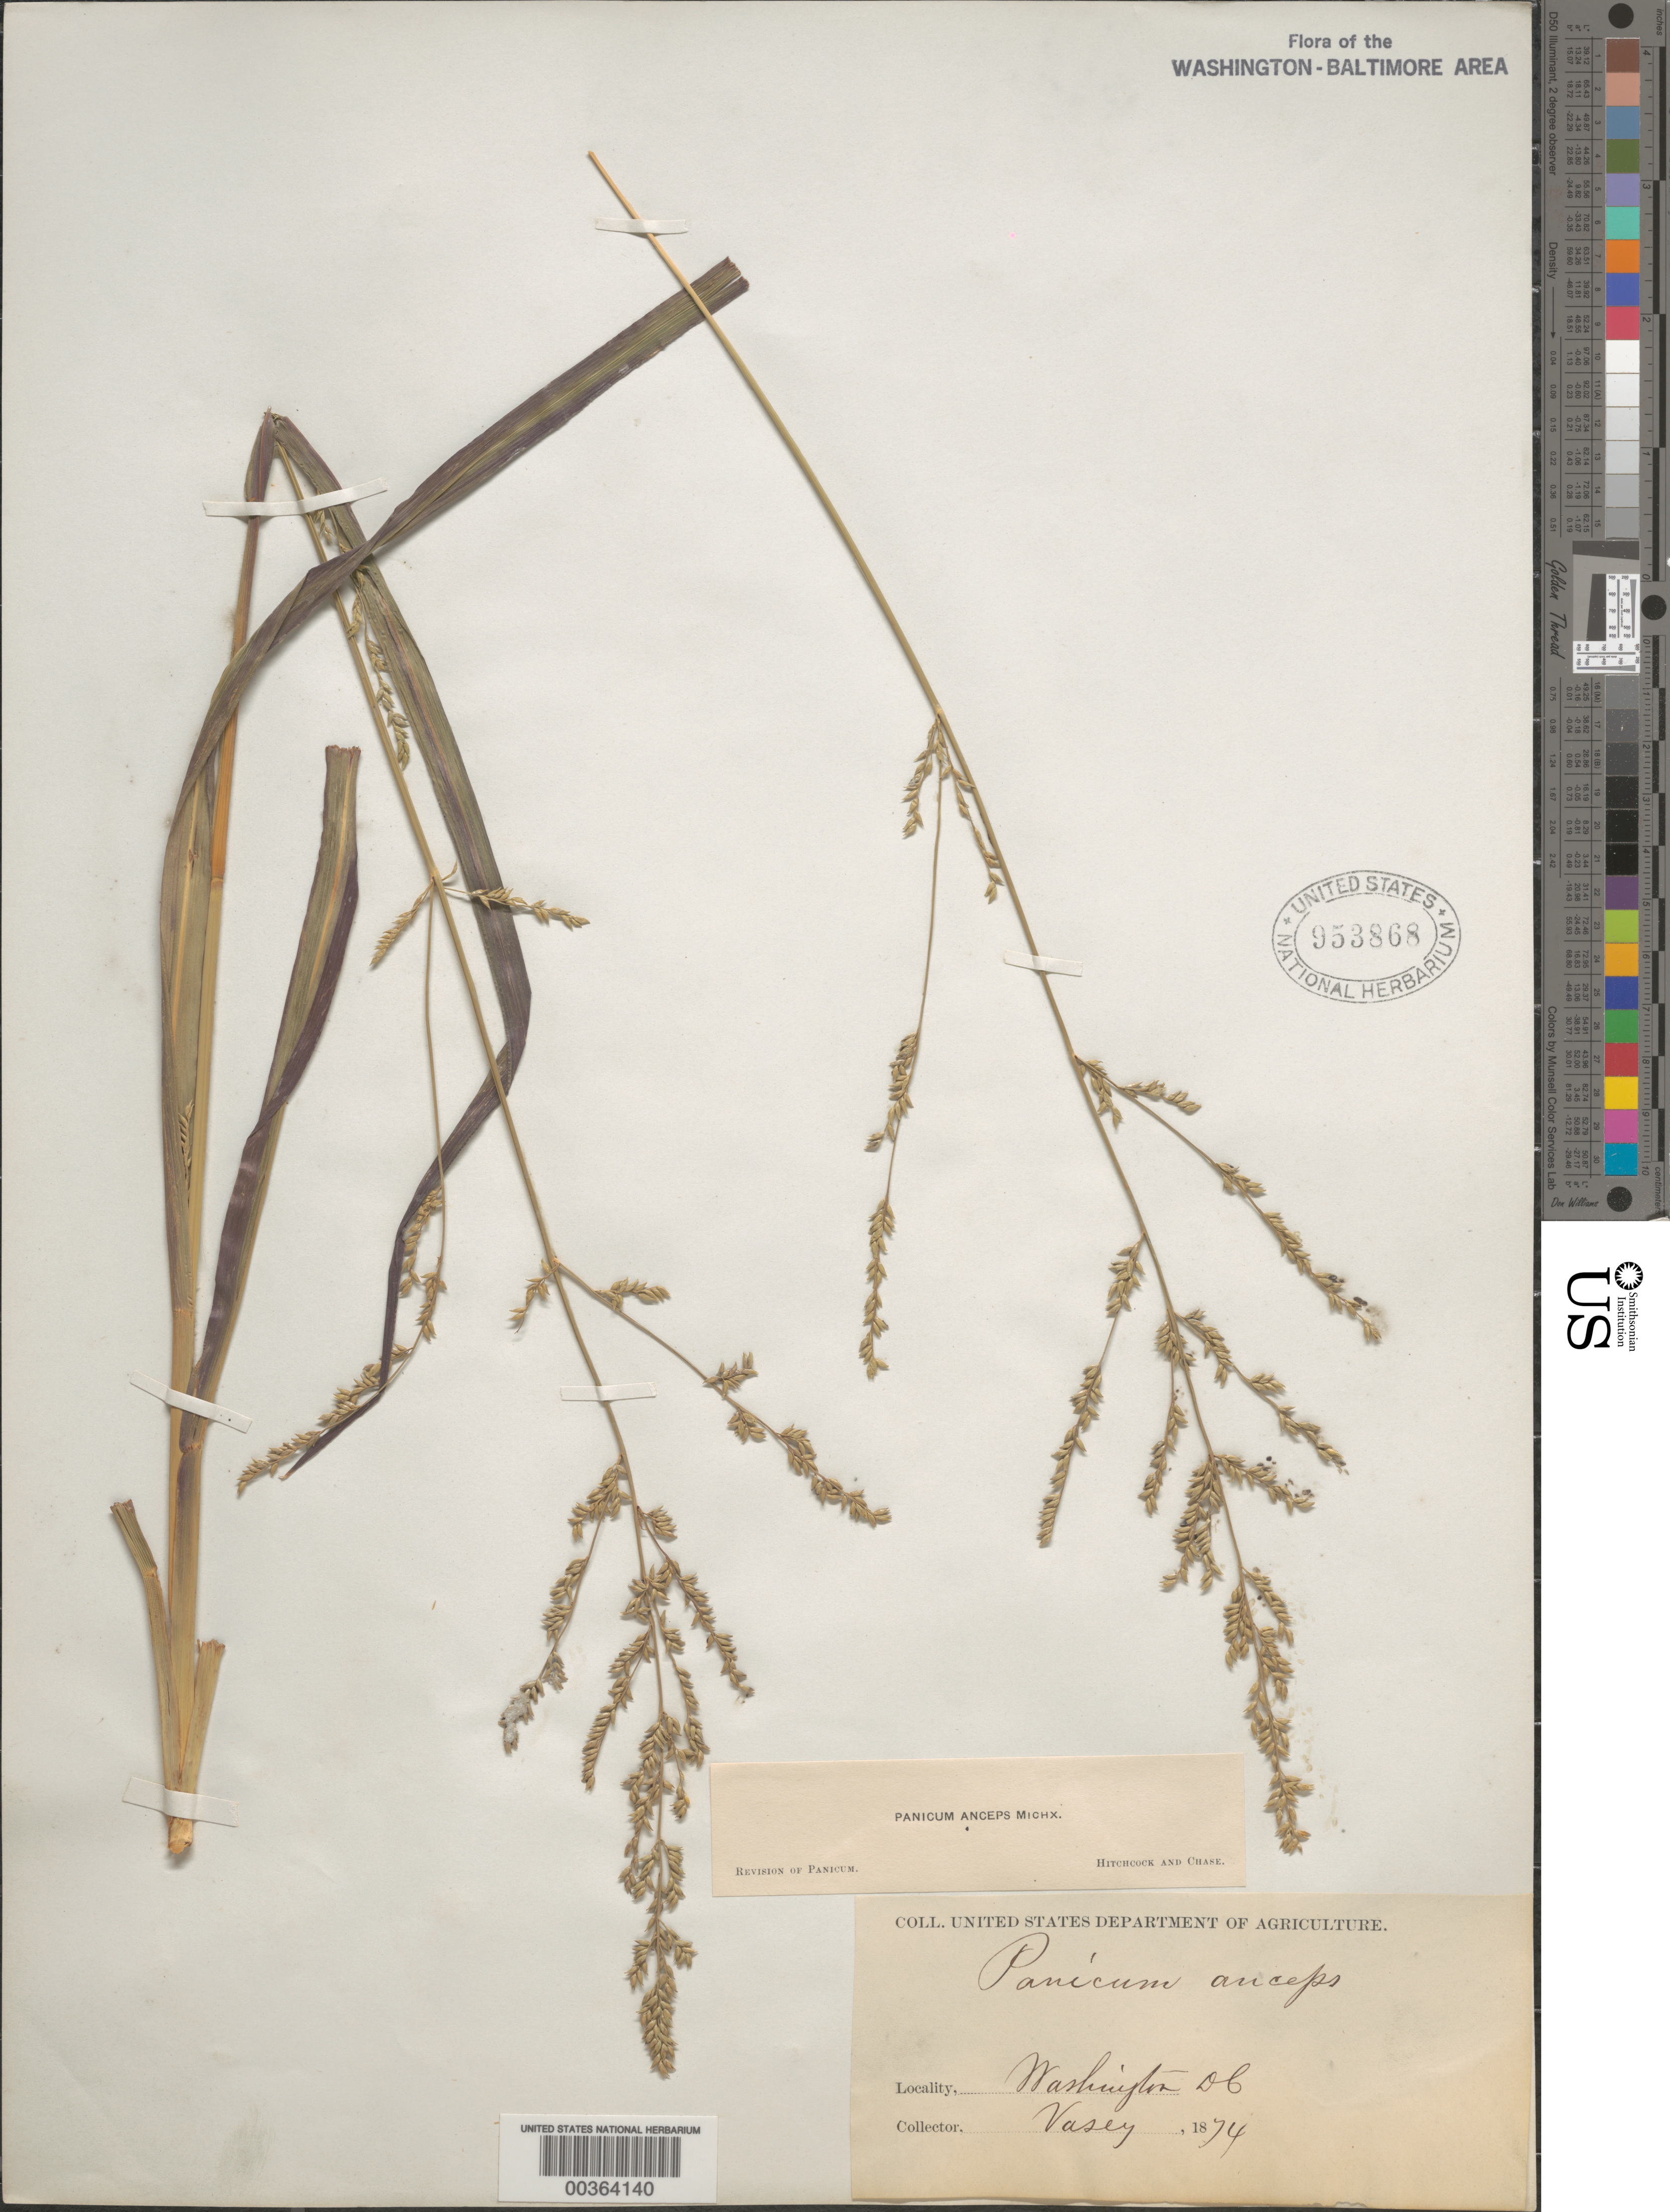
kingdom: Plantae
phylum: Tracheophyta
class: Liliopsida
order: Poales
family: Poaceae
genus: Coleataenia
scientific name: Coleataenia anceps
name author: (Michx.) Soreng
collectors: G. Vasey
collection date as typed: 1874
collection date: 1874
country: United States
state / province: District of Columbia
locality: Washington DC area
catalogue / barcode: US 953868